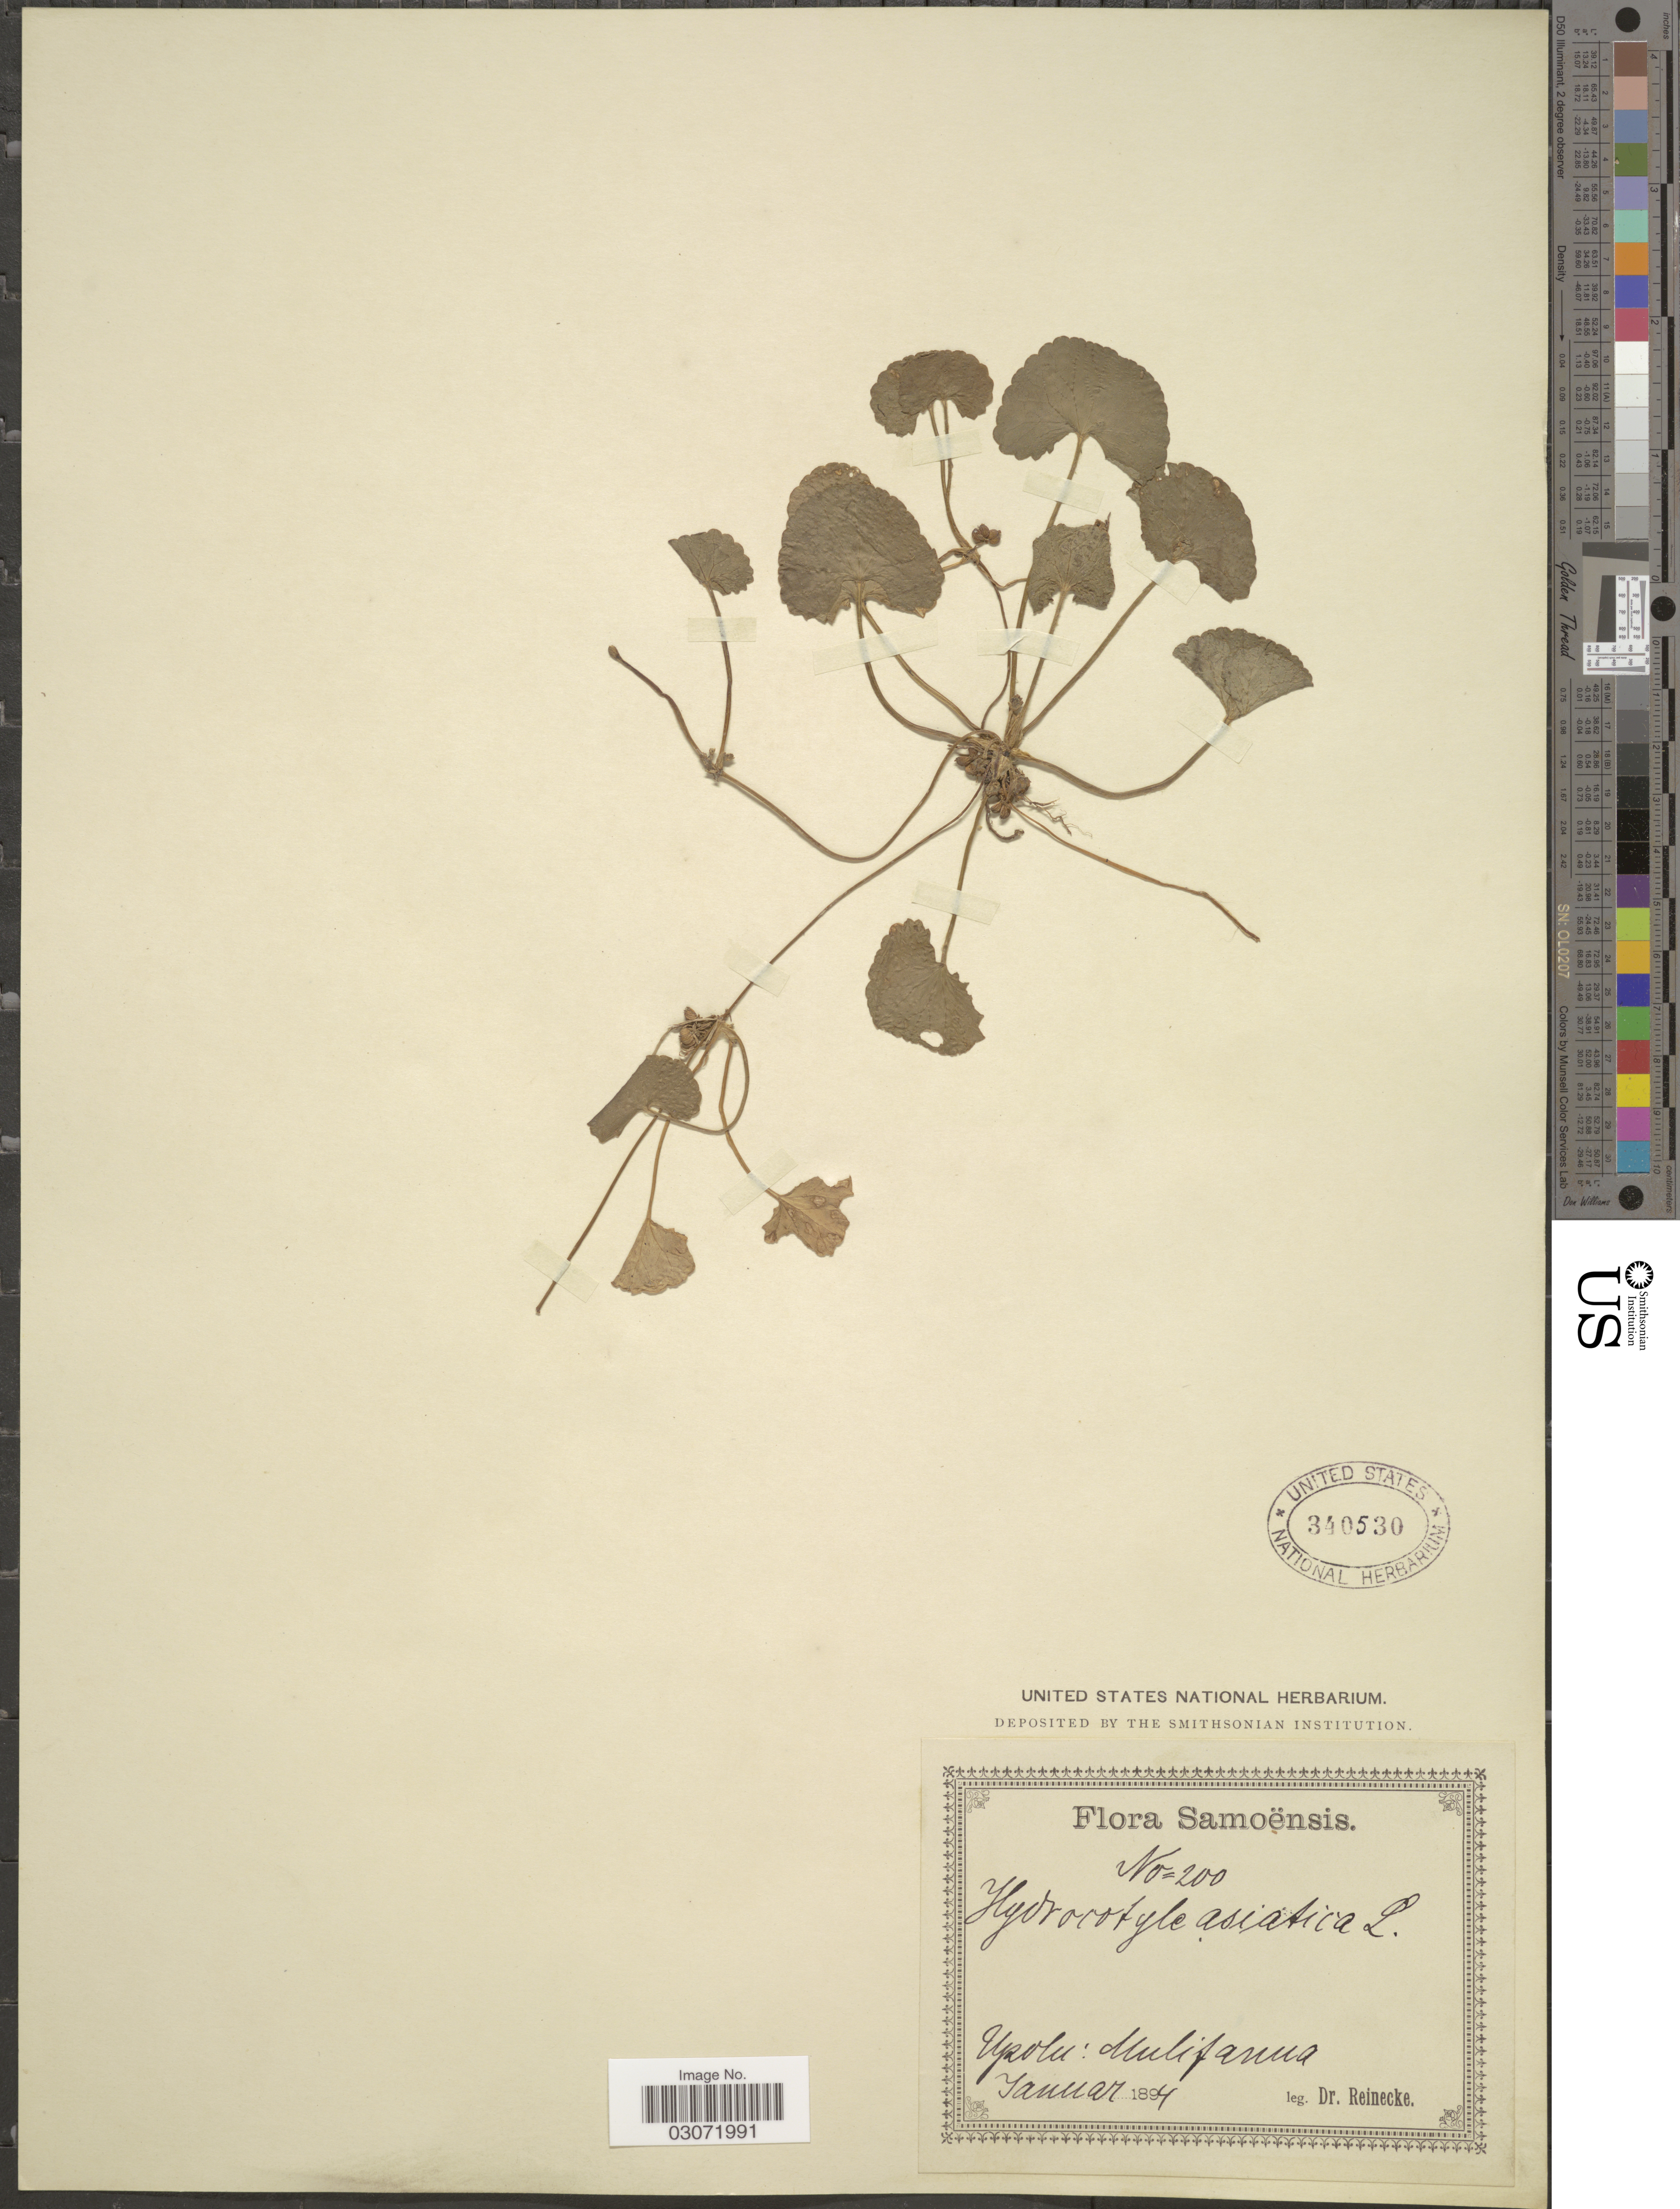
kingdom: Plantae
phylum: Tracheophyta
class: Magnoliopsida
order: Apiales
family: Apiaceae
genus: Centella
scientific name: Centella asiatica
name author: (L.) Urb.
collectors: -- Reinecke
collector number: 200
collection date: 1894-01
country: Samoa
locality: Upolu: Mulifanua. Samoënsis.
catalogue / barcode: US 340530